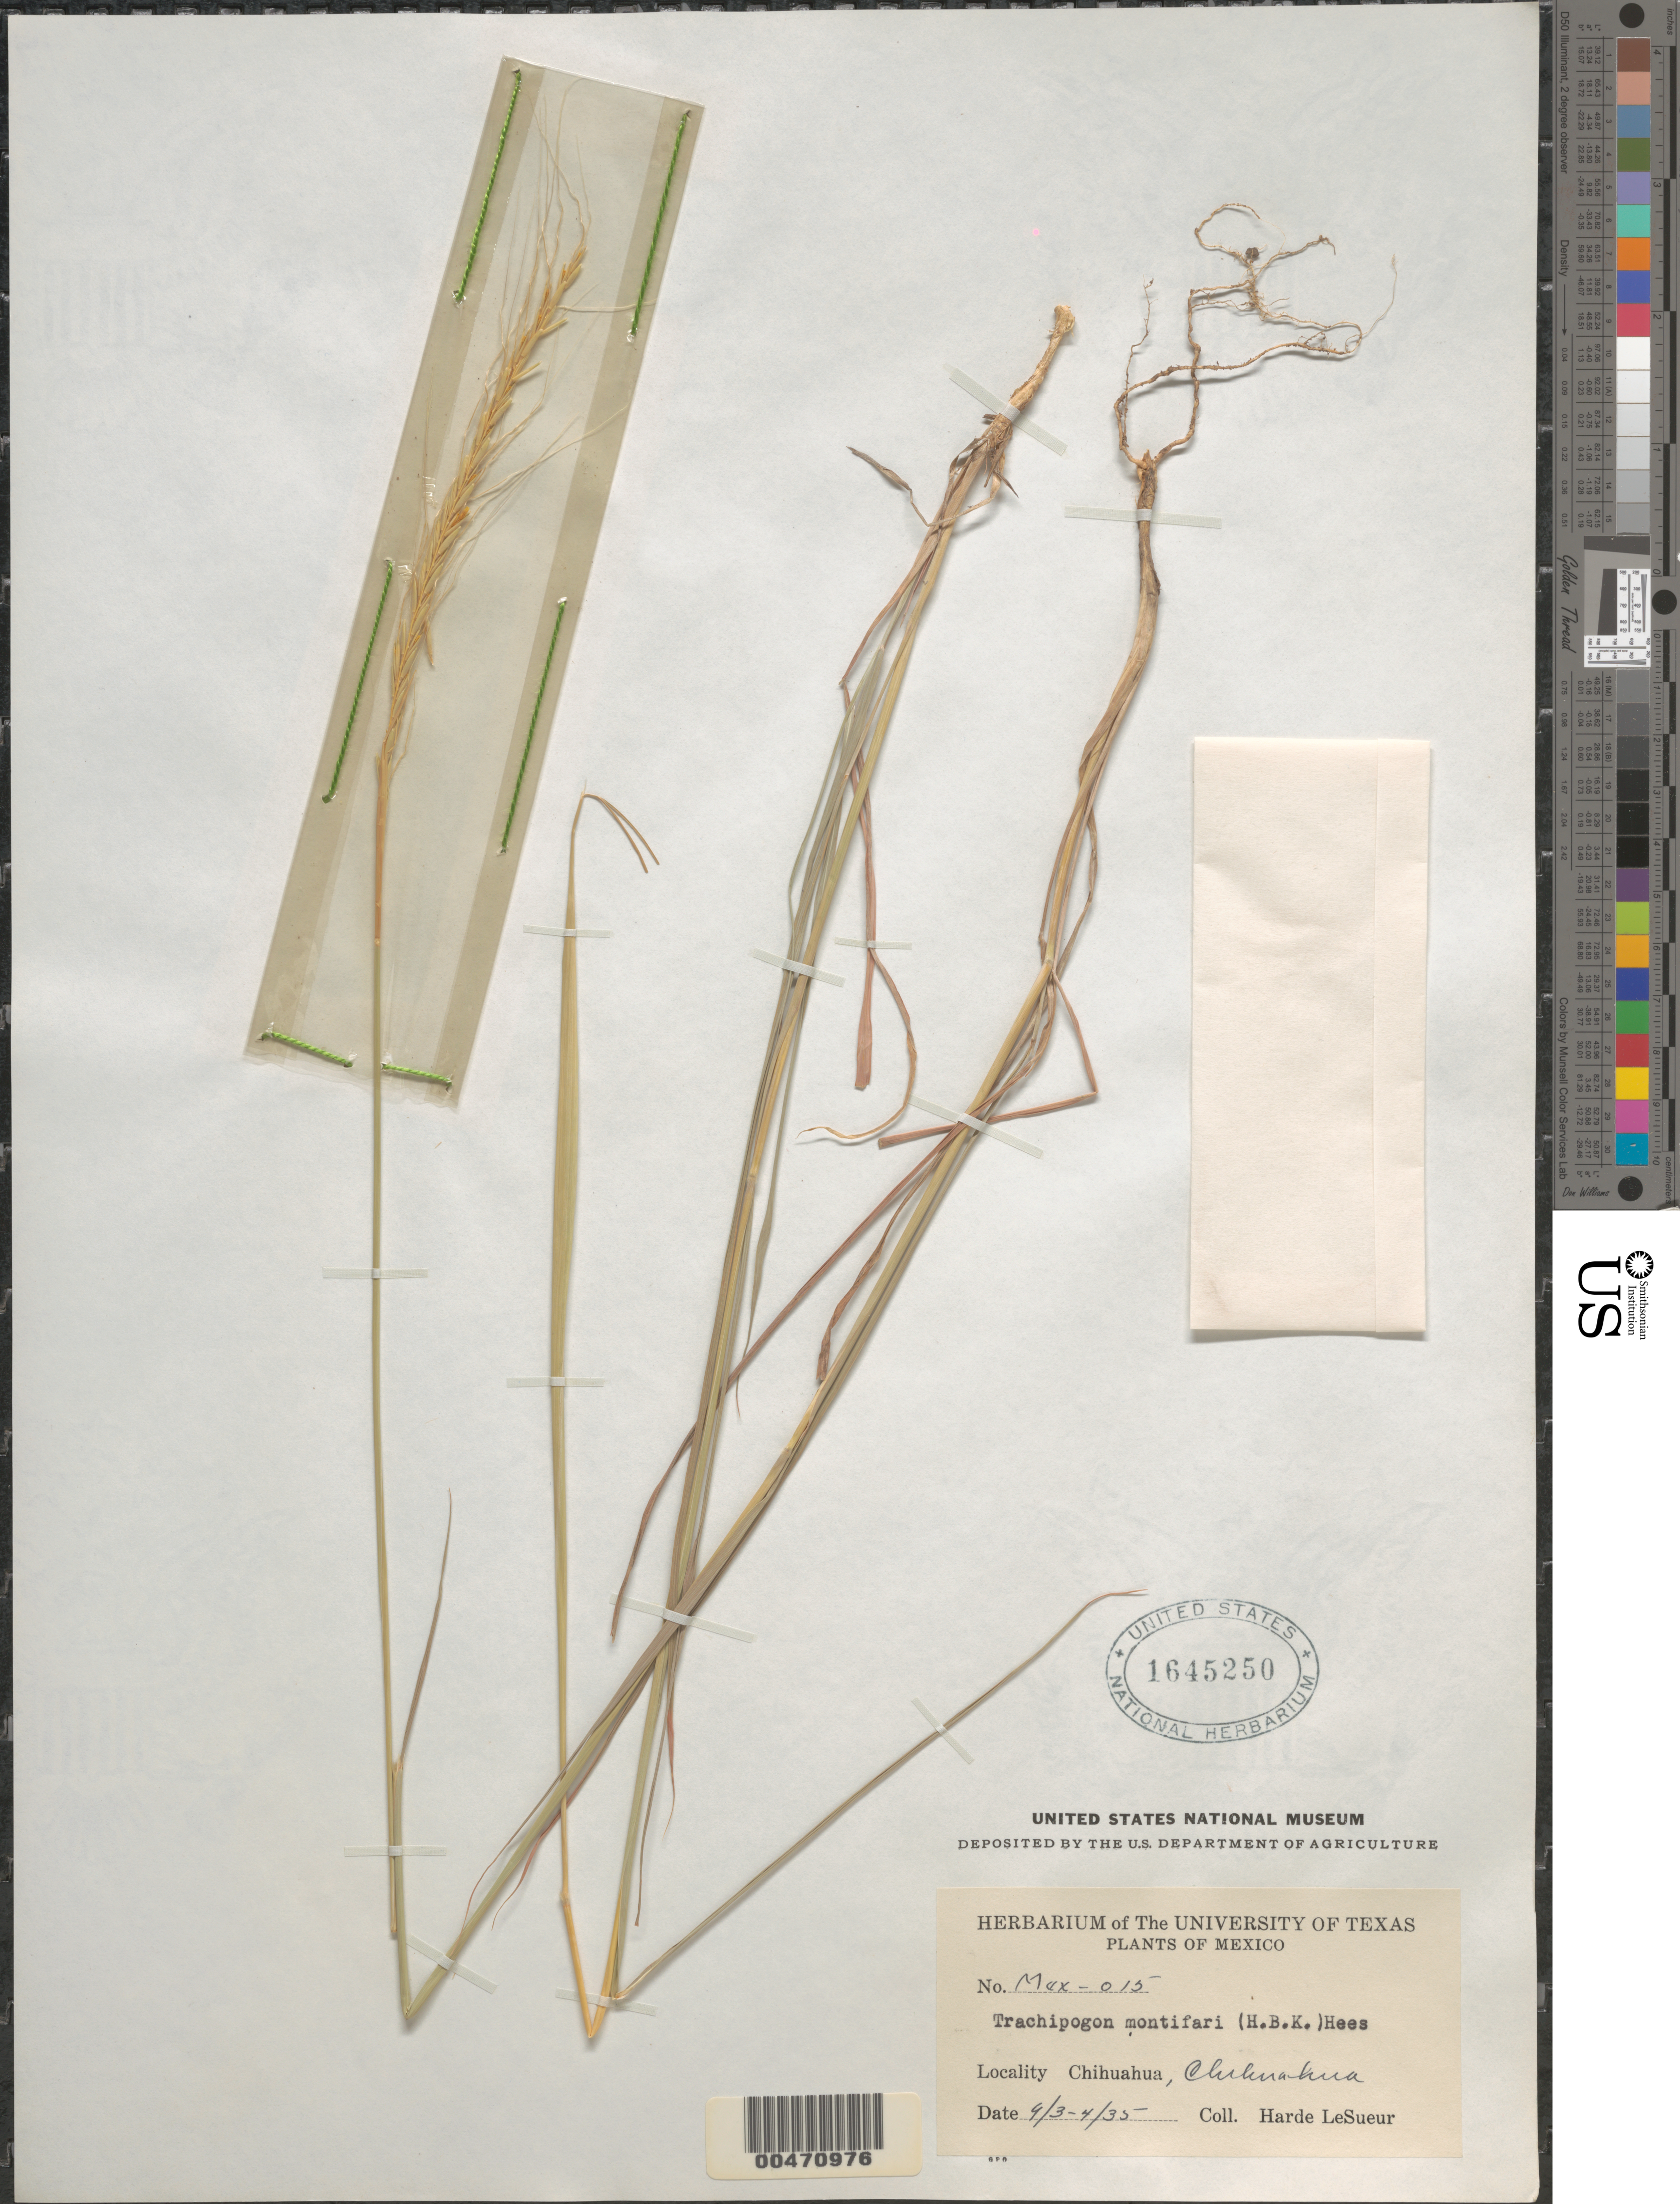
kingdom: Plantae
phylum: Tracheophyta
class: Liliopsida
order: Poales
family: Poaceae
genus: Trachypogon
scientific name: Trachypogon secundus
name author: (J. Presl) Scribn.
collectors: D. H. LeSueur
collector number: Mex-015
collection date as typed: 3 Sep 1935 to 4 Sep 1935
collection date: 1935-09-03/1935-09-04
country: Mexico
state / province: Chihuahua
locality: Chihuahua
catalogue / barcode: US 1645250